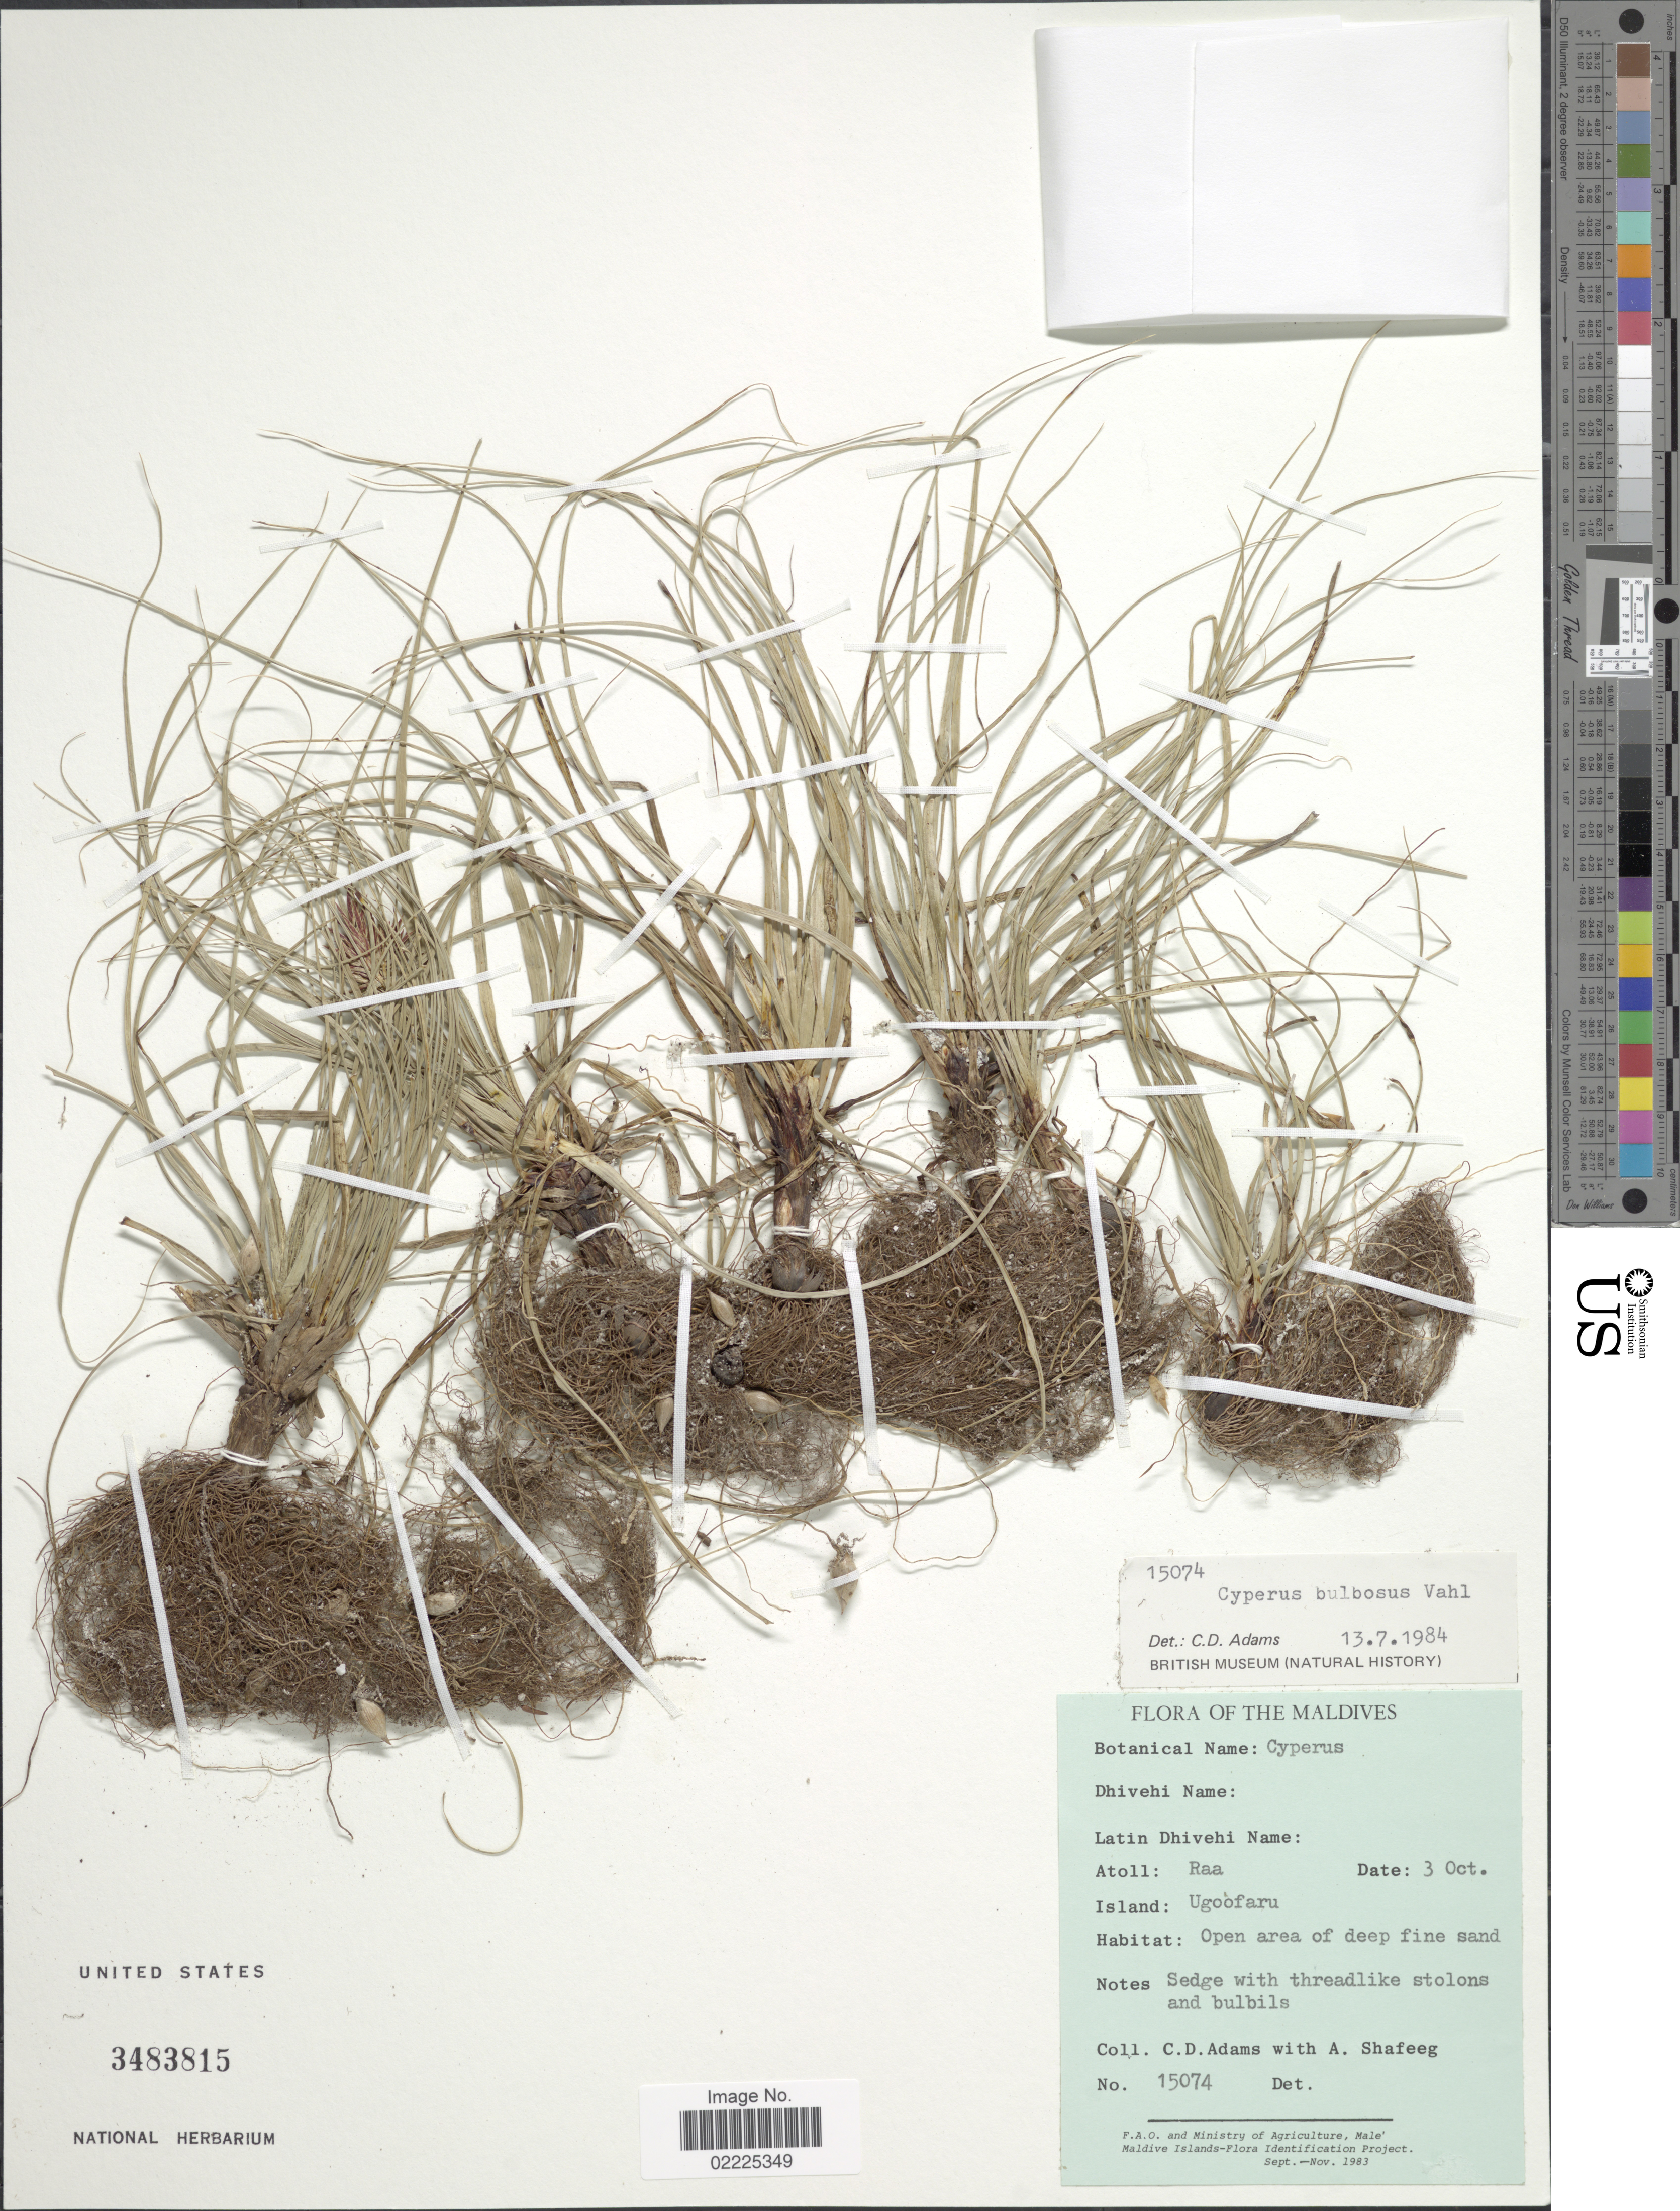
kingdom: Plantae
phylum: Tracheophyta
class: Liliopsida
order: Poales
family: Cyperaceae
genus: Cyperus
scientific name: Cyperus bulbosus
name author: Vahl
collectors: C. D. Adams & A. Shafeeg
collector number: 15074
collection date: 1983-10-03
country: Maldive Islands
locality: The Maldives, Atoll: Raa, Island: Ugoofaru, Open area of deep fine sand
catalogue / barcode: US 3483815